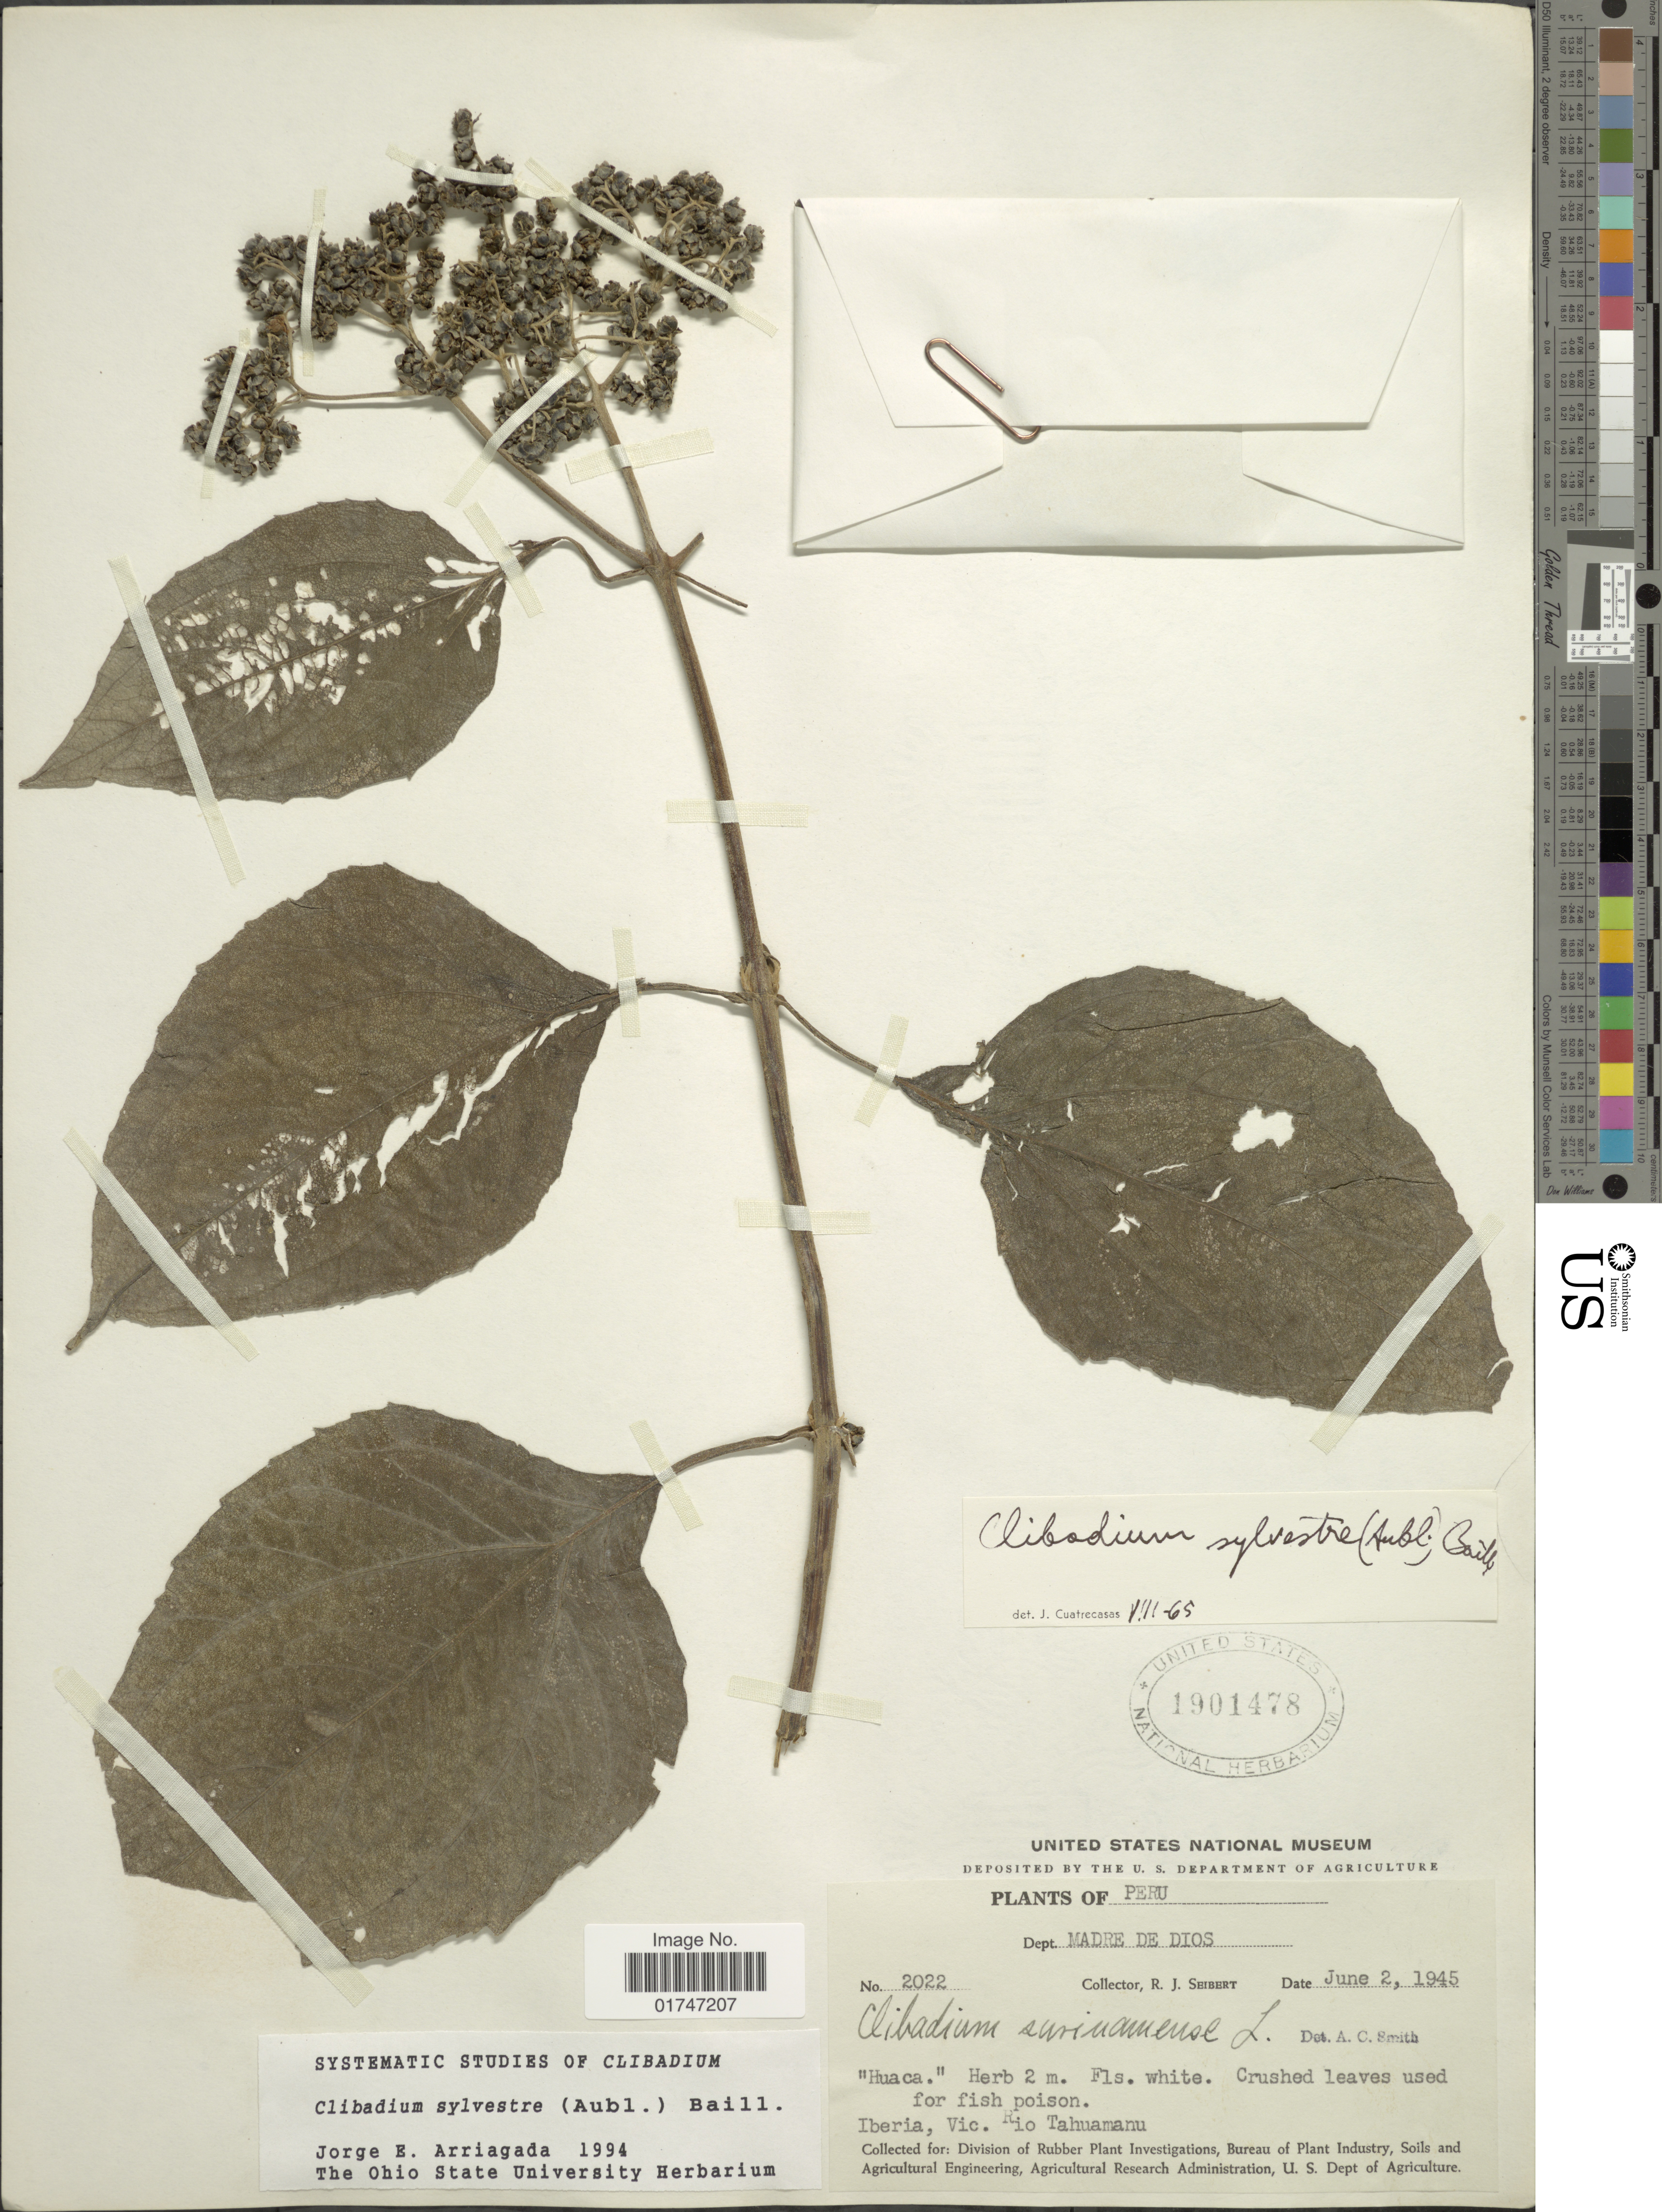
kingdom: Plantae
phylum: Tracheophyta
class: Magnoliopsida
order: Asterales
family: Asteraceae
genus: Clibadium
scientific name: Clibadium sylvestre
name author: (Aubl.) Baill.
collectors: R. J. Seibert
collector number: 2022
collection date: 1945-06-02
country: Peru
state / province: Madre de Dios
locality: Dept. Madre de Dios. Iberia, Vic. Rio Tahuamanu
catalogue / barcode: US 1901478